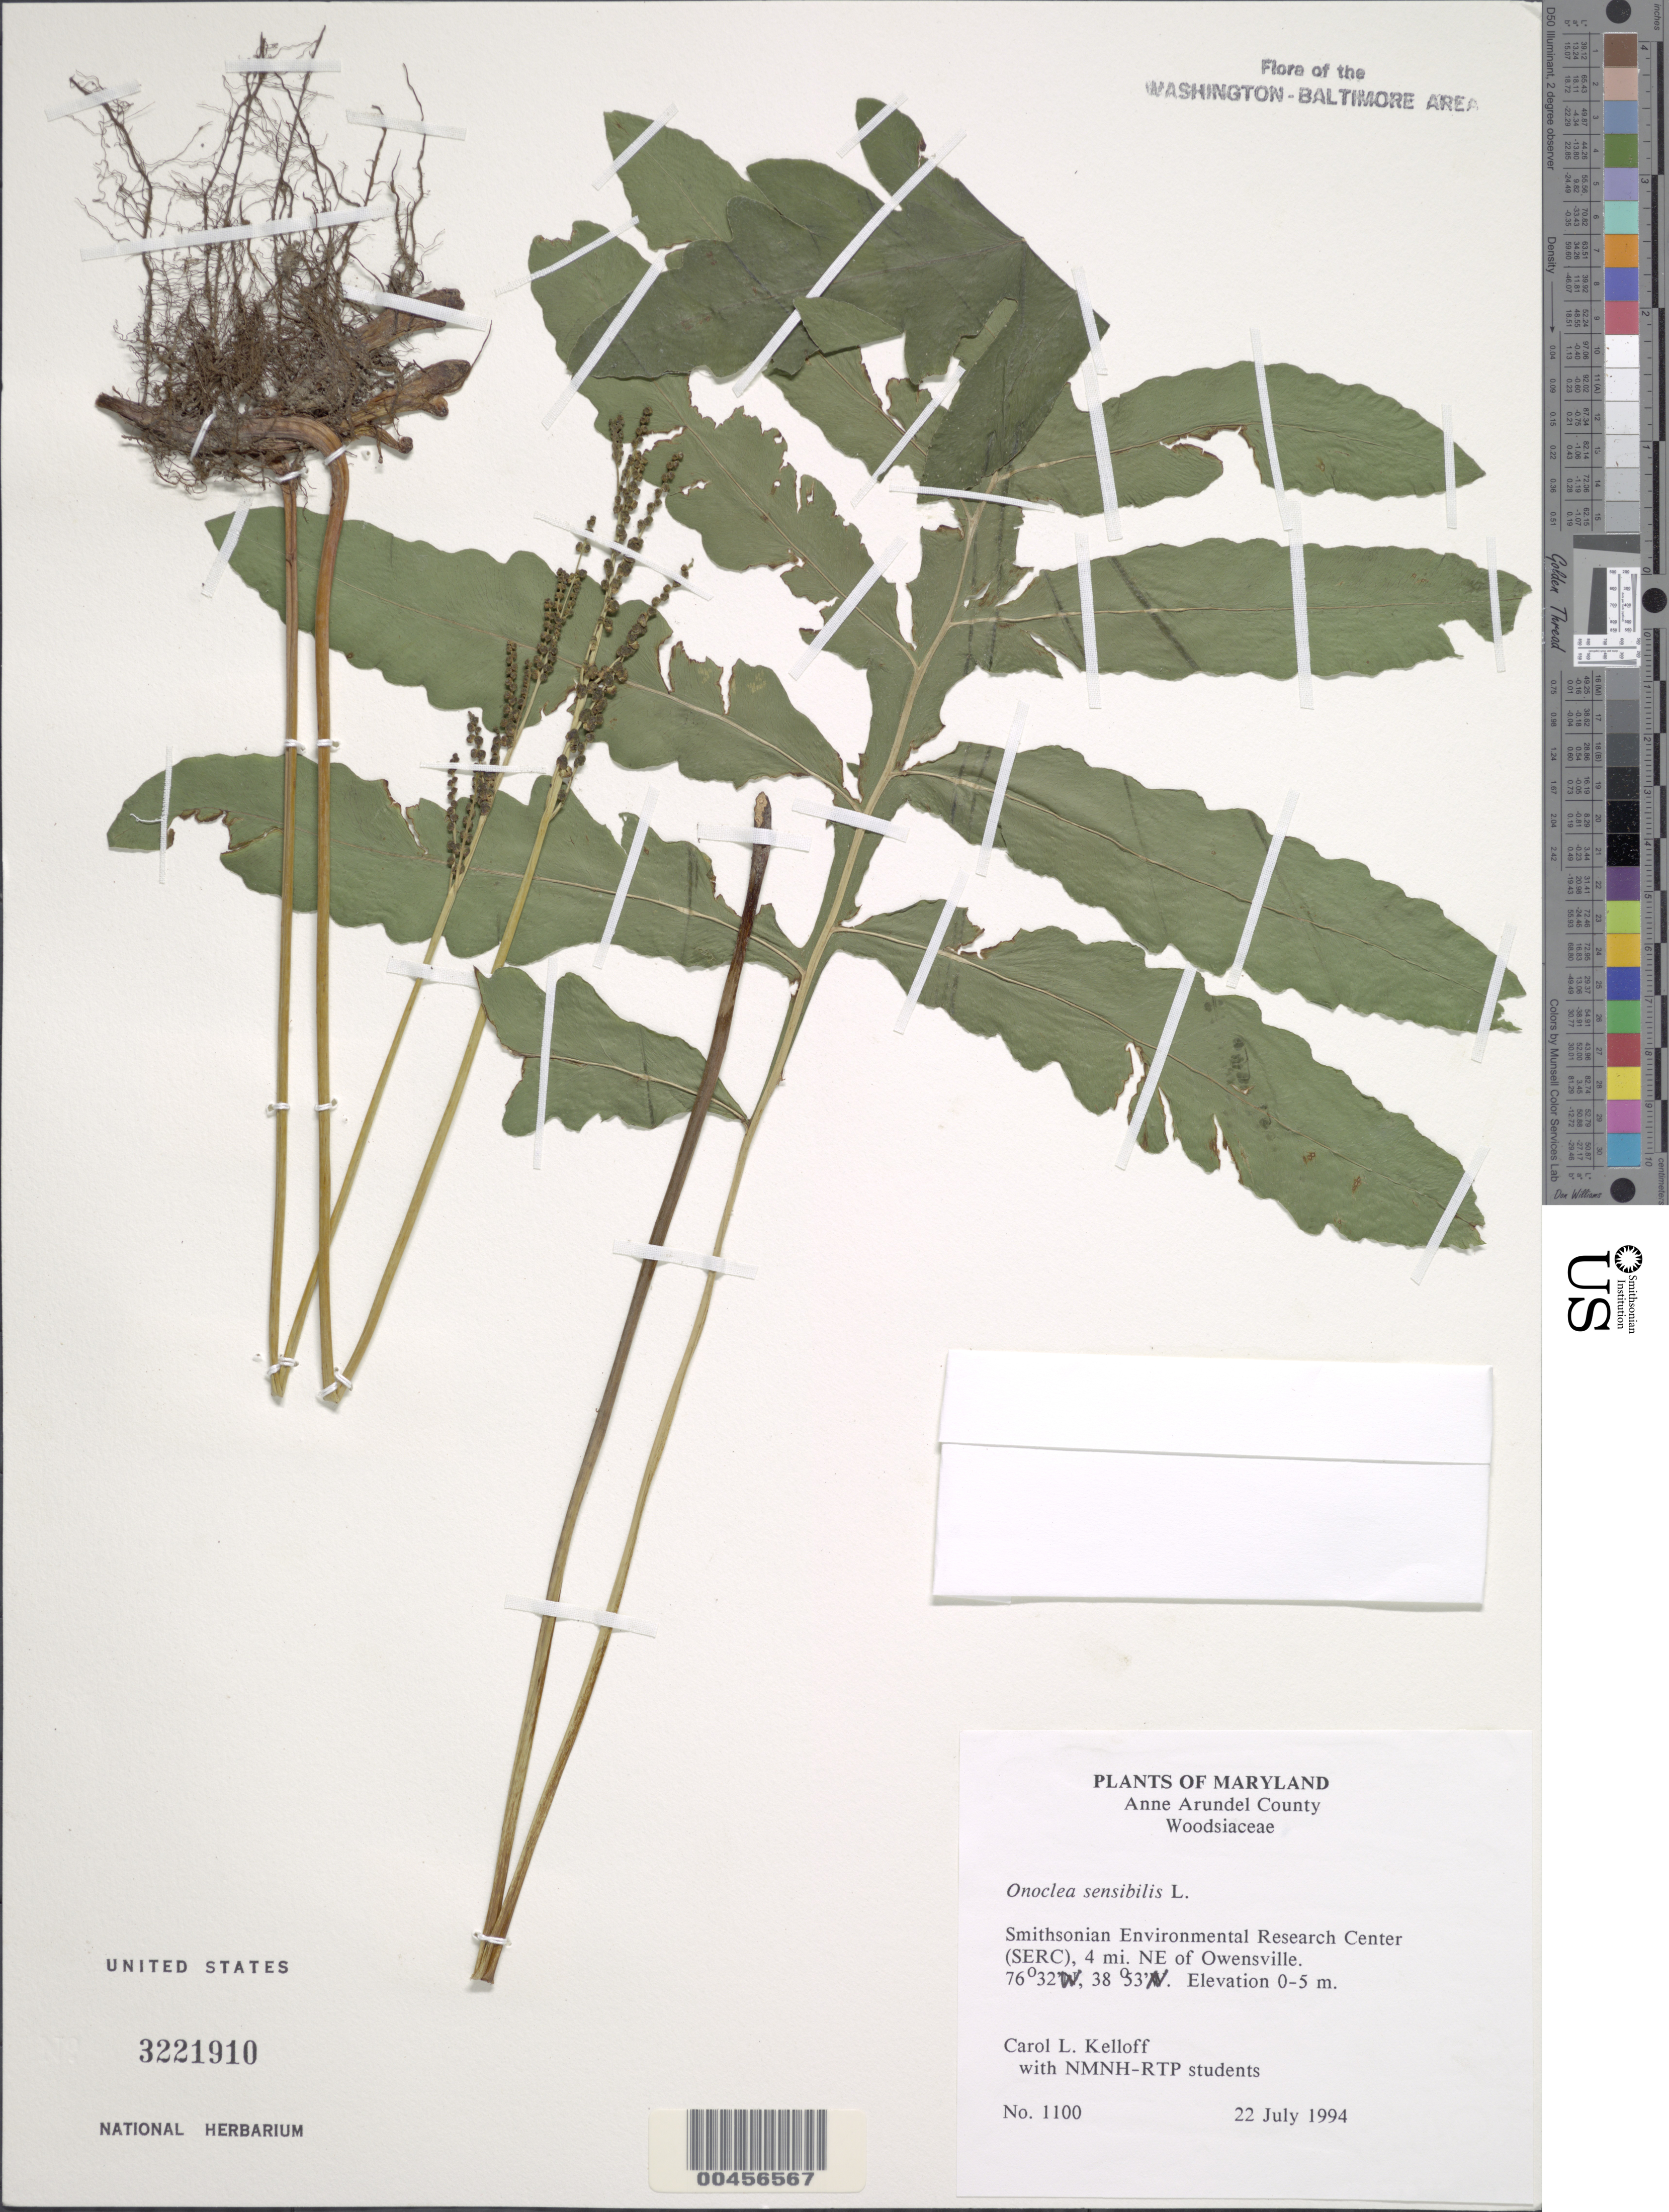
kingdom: Plantae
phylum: Tracheophyta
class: Polypodiopsida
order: Polypodiales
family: Onocleaceae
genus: Onoclea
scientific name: Onoclea sensibilis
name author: L.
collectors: C. L. Kelloff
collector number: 1100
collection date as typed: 22 Jul 1994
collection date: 1994-07-22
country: United States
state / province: Maryland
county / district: Anne Arundel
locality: NE of Owensville, Smithsonian Environmental Research Center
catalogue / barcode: US 3221910